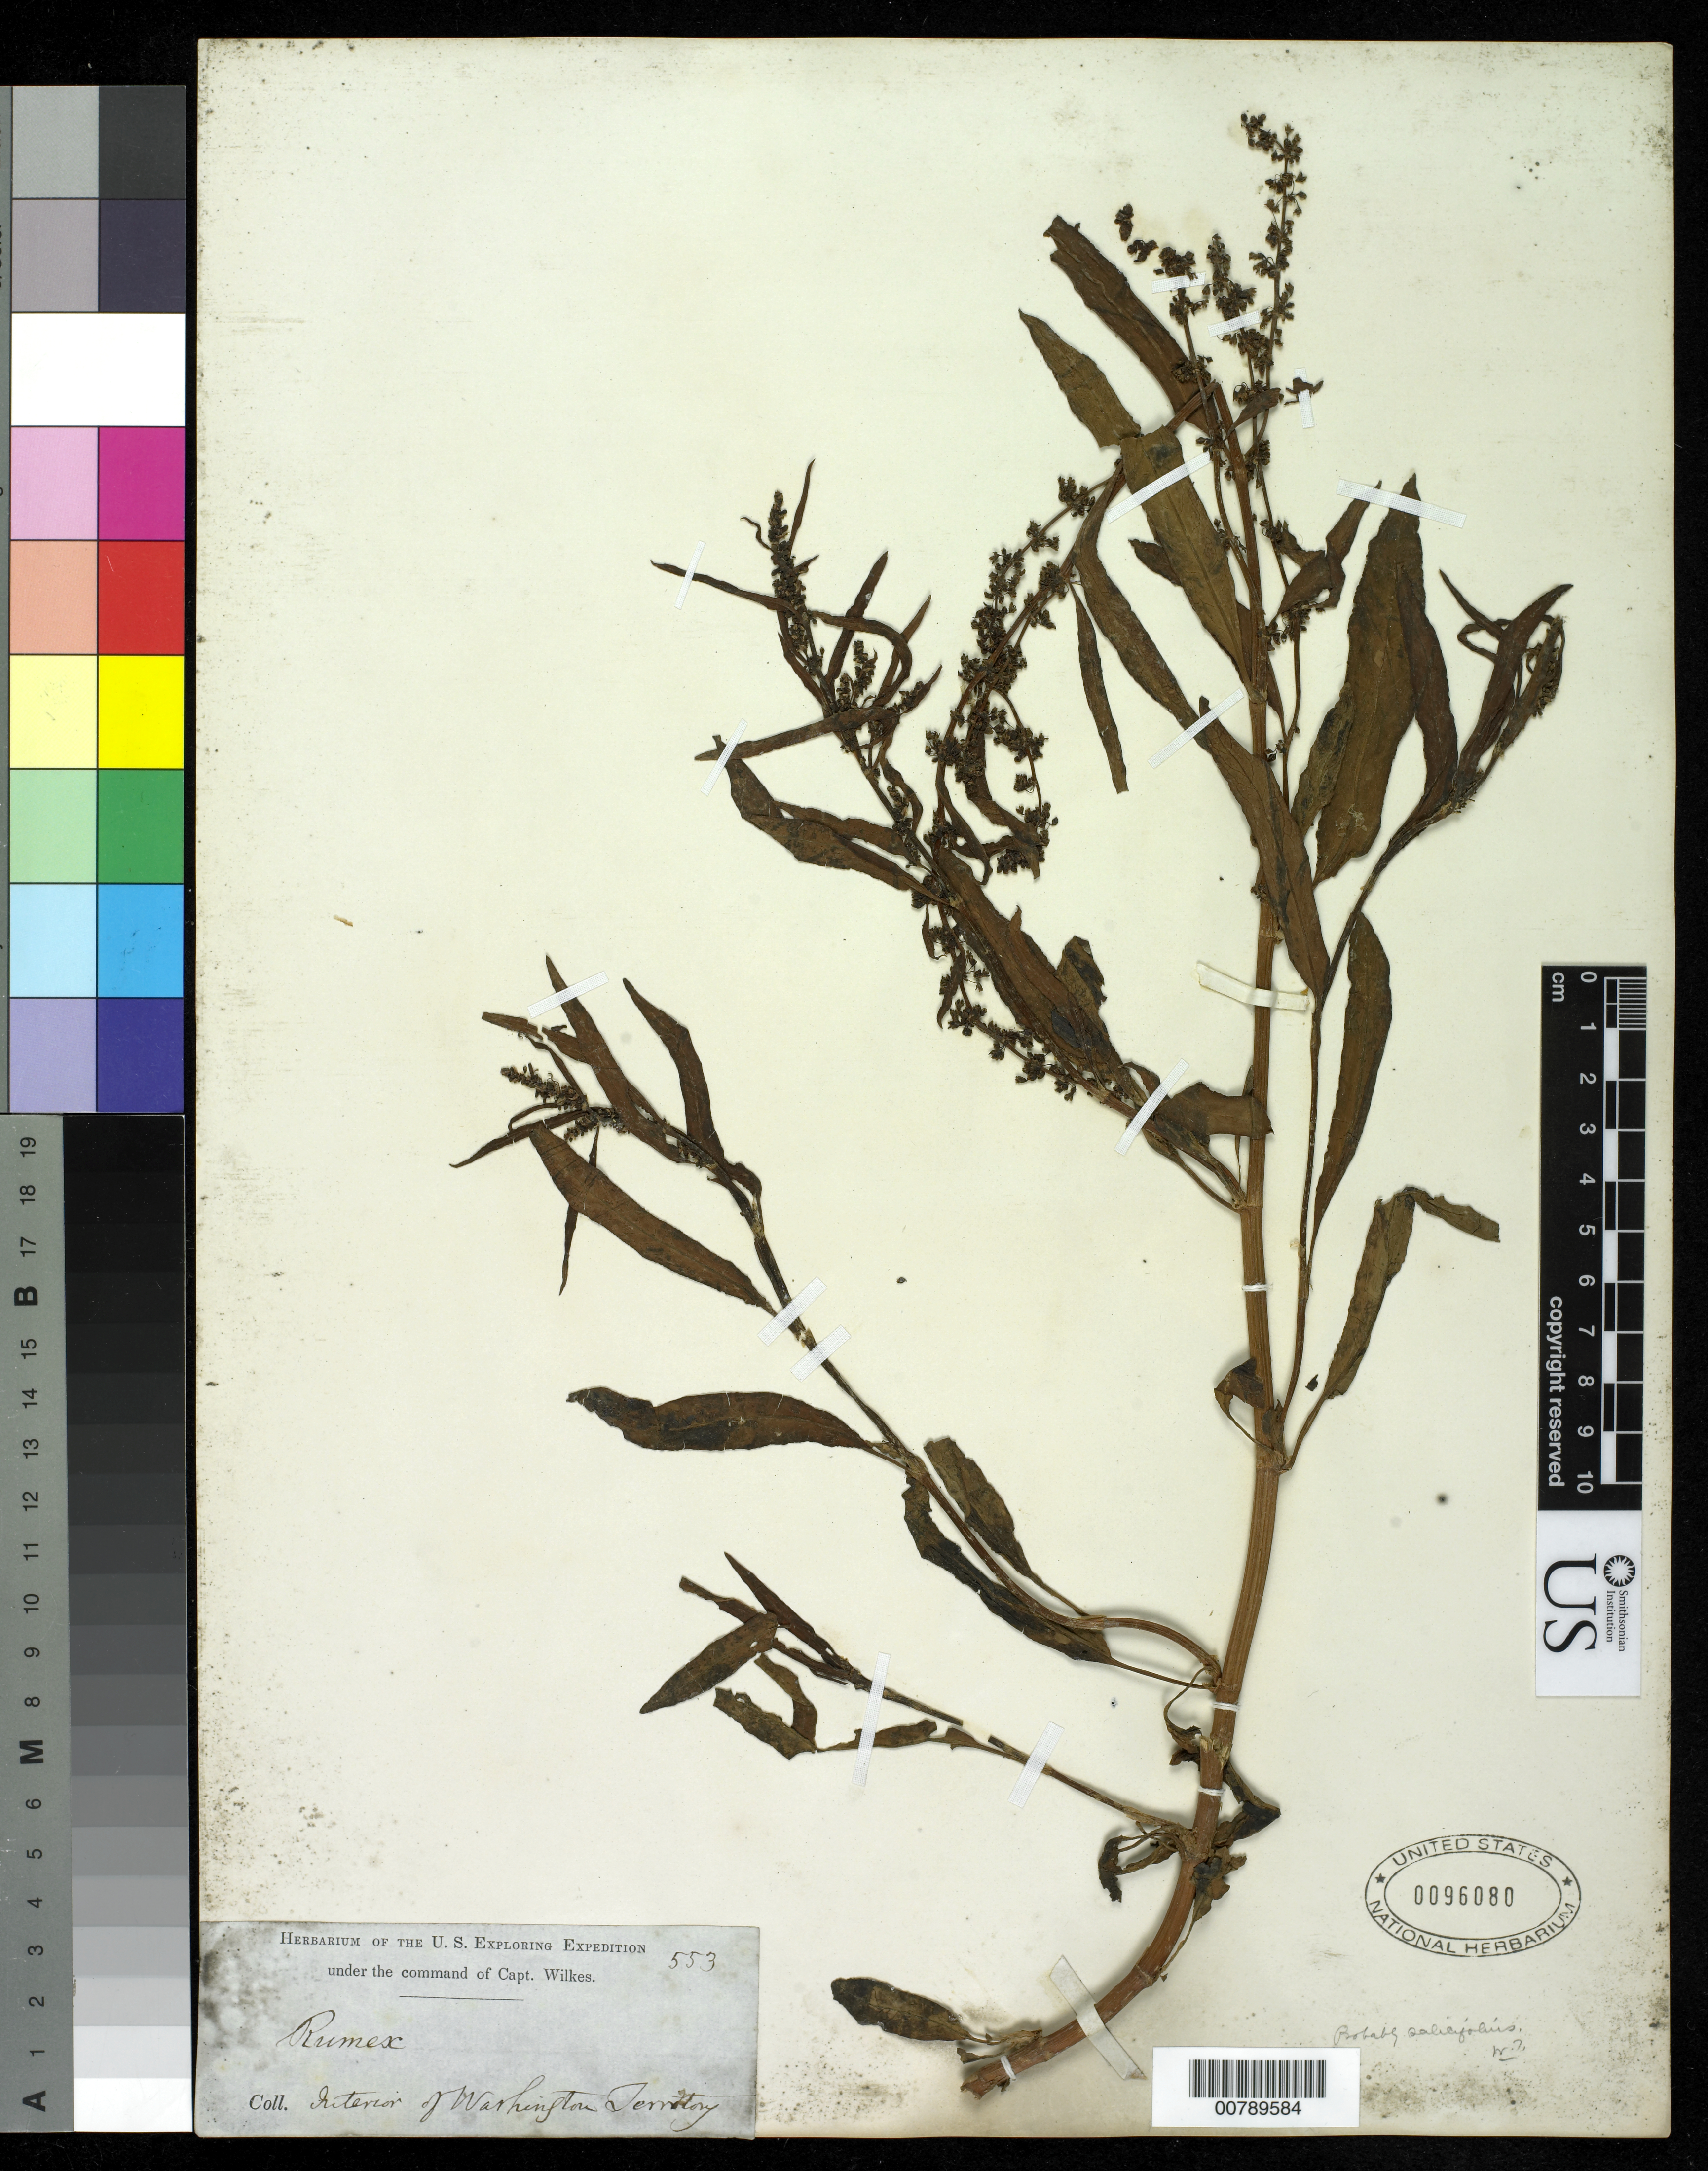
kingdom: Plantae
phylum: Tracheophyta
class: Magnoliopsida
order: Caryophyllales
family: Polygonaceae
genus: Rumex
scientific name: Rumex triangulivalvis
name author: (Danser) Rech. f.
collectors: Wilkes Explor. Exped.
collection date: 1838/1842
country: United States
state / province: Washington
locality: Interior of Washington Territory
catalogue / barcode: US 96080